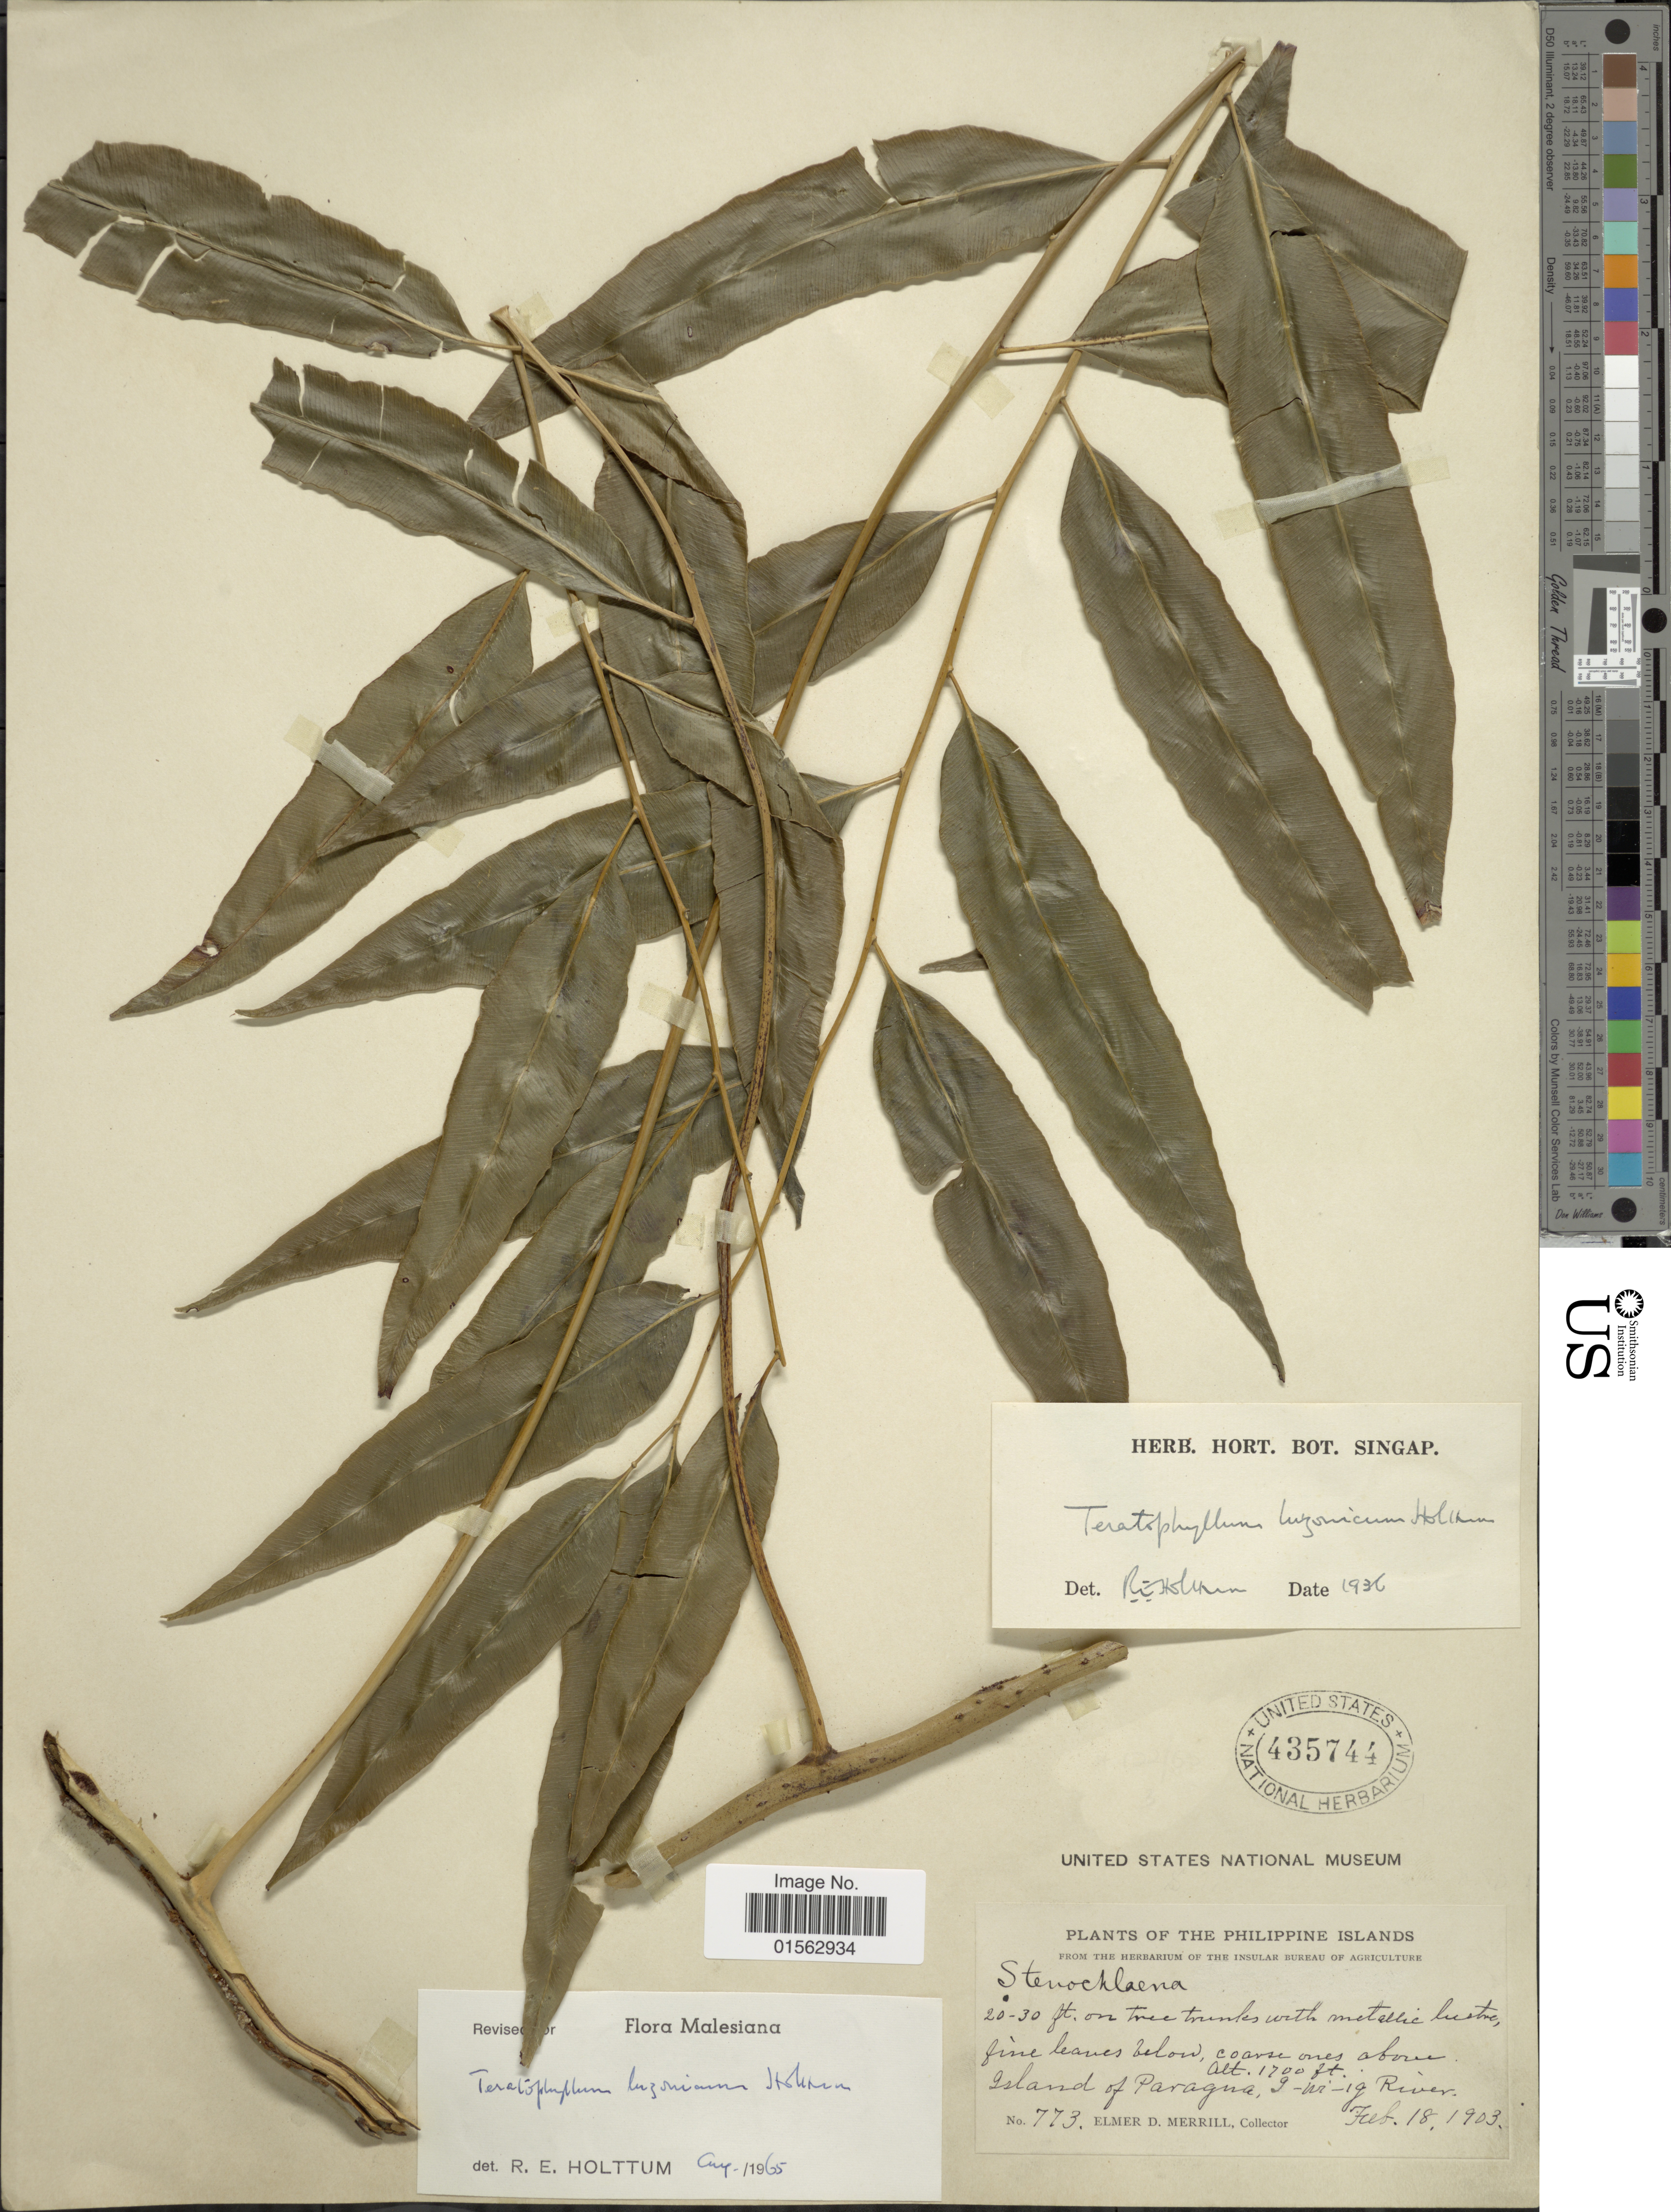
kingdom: Plantae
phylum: Tracheophyta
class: Polypodiopsida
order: Polypodiales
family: Dryopteridaceae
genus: Teratophyllum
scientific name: Teratophyllum luzonicum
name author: Holttum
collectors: E. D. Merrill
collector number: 773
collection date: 1903-02-18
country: Philippines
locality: Philippine Islands, Island of Paragua, I-wi-ig River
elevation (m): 518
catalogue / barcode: US 435744